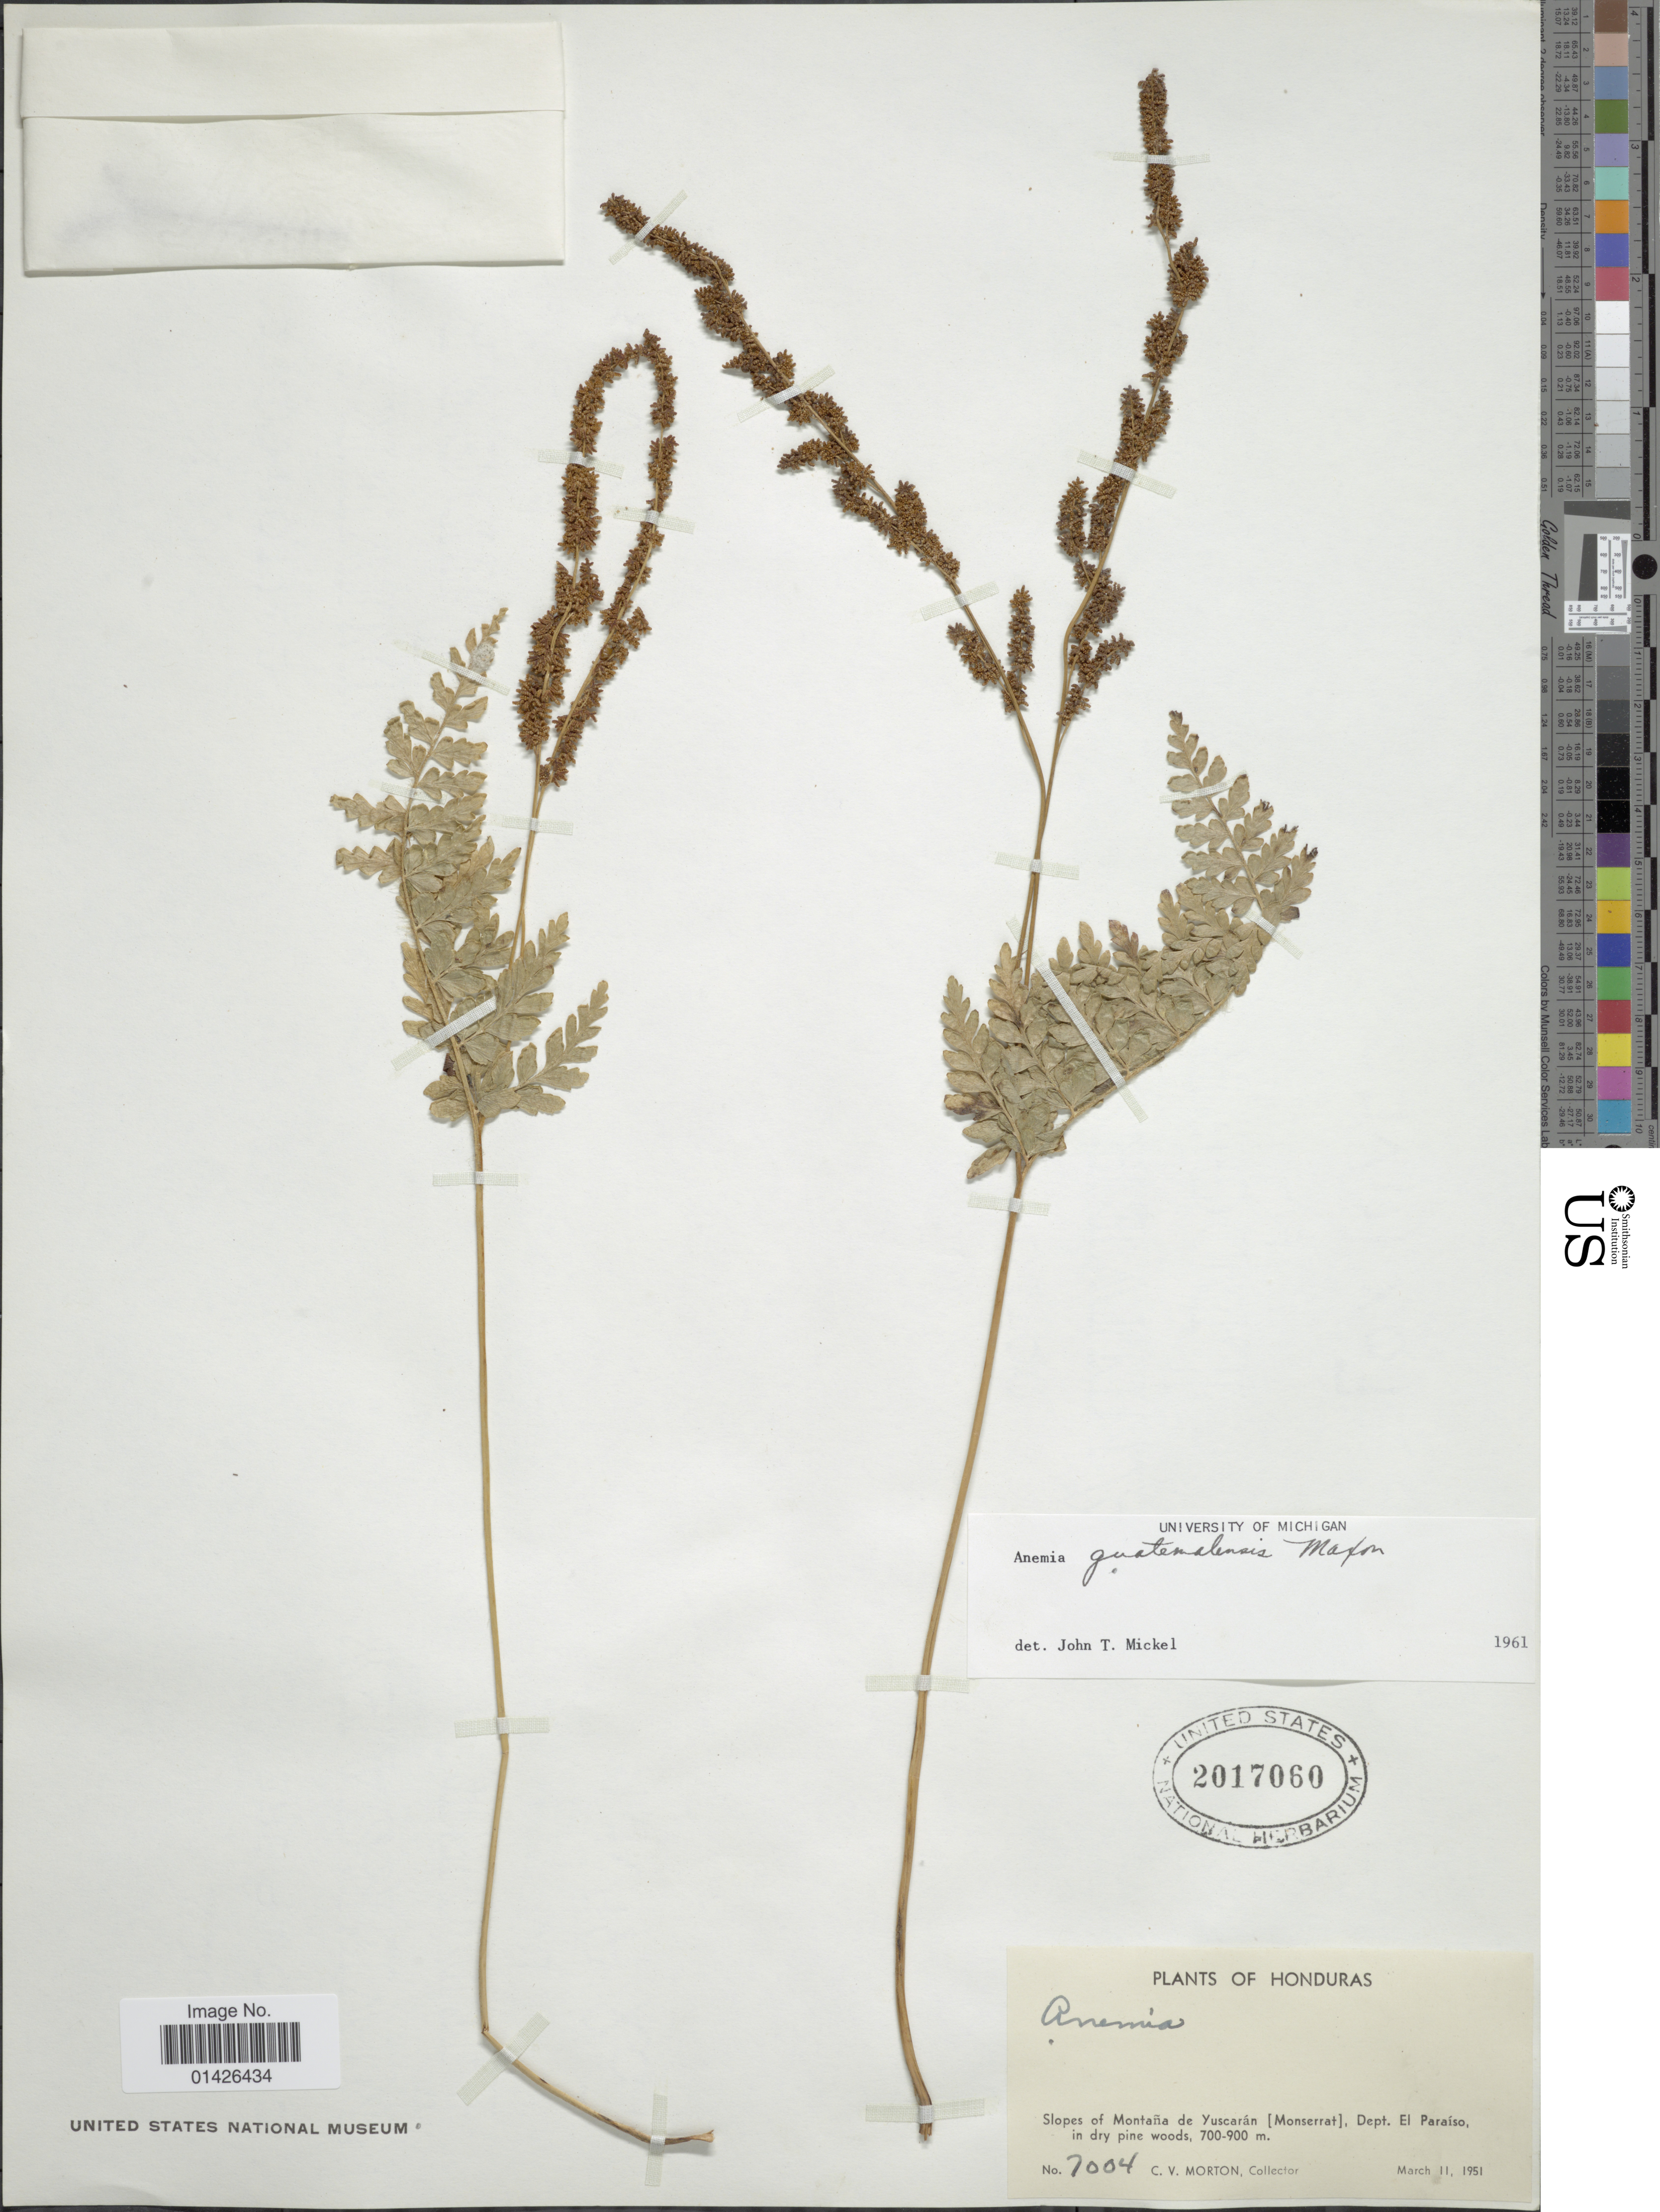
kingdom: Plantae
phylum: Tracheophyta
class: Polypodiopsida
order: Schizaeales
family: Anemiaceae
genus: Anemia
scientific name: Anemia guatemalensis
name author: Maxon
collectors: C. V. Morton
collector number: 7004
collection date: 1951-03-11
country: Honduras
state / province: El Paraíso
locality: Slopes of Montaña de Yuscarán [Montserrat], Dept. El Paraíso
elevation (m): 700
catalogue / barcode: US 2017060